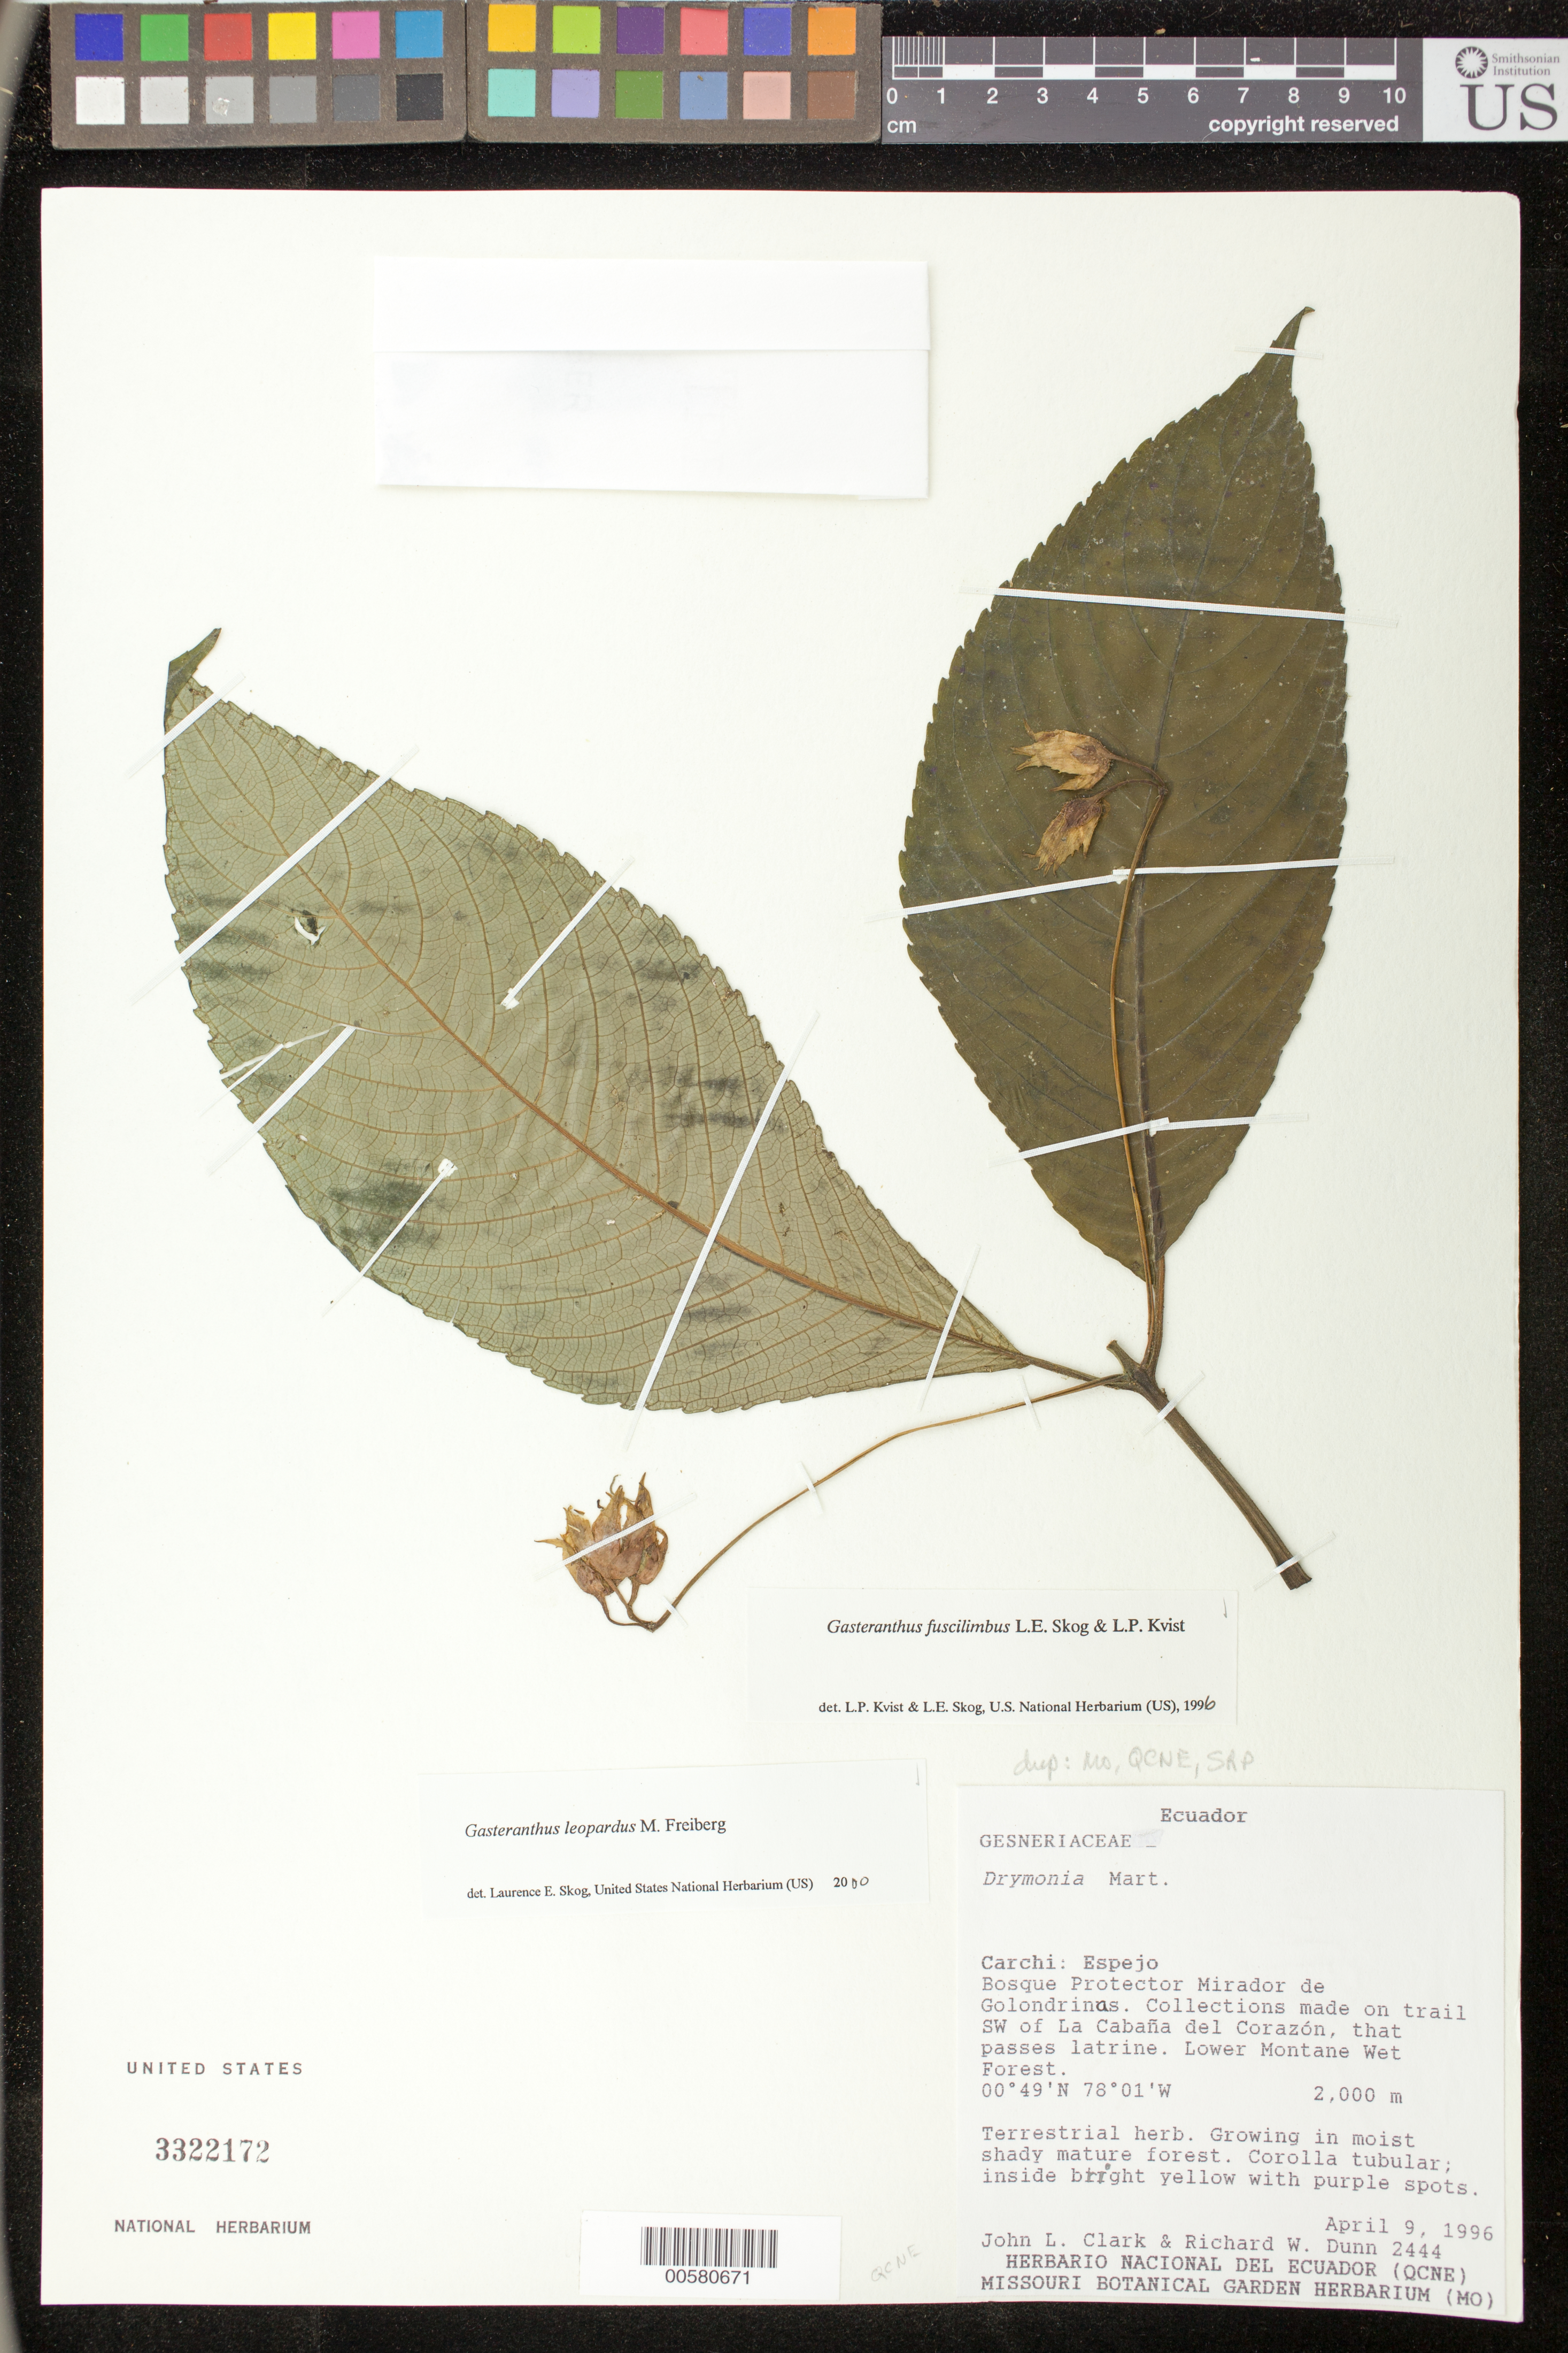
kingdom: Plantae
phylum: Tracheophyta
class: Magnoliopsida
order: Lamiales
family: Gesneriaceae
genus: Gasteranthus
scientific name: Gasteranthus leopardus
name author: M. Freiberg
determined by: Skog, Laurence E.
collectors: J. L. Clark & R. Dunn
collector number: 2444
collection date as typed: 09 Apr 1996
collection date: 1996-04-09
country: Ecuador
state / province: Carchi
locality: Espejo; Bosque Protector Mirador de Golondrinas; trail SW of La Cabaña del Corazón, that passes latrine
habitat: Lower montane wet forest; growing in moist shady mature forest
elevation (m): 2000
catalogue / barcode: US 3322172